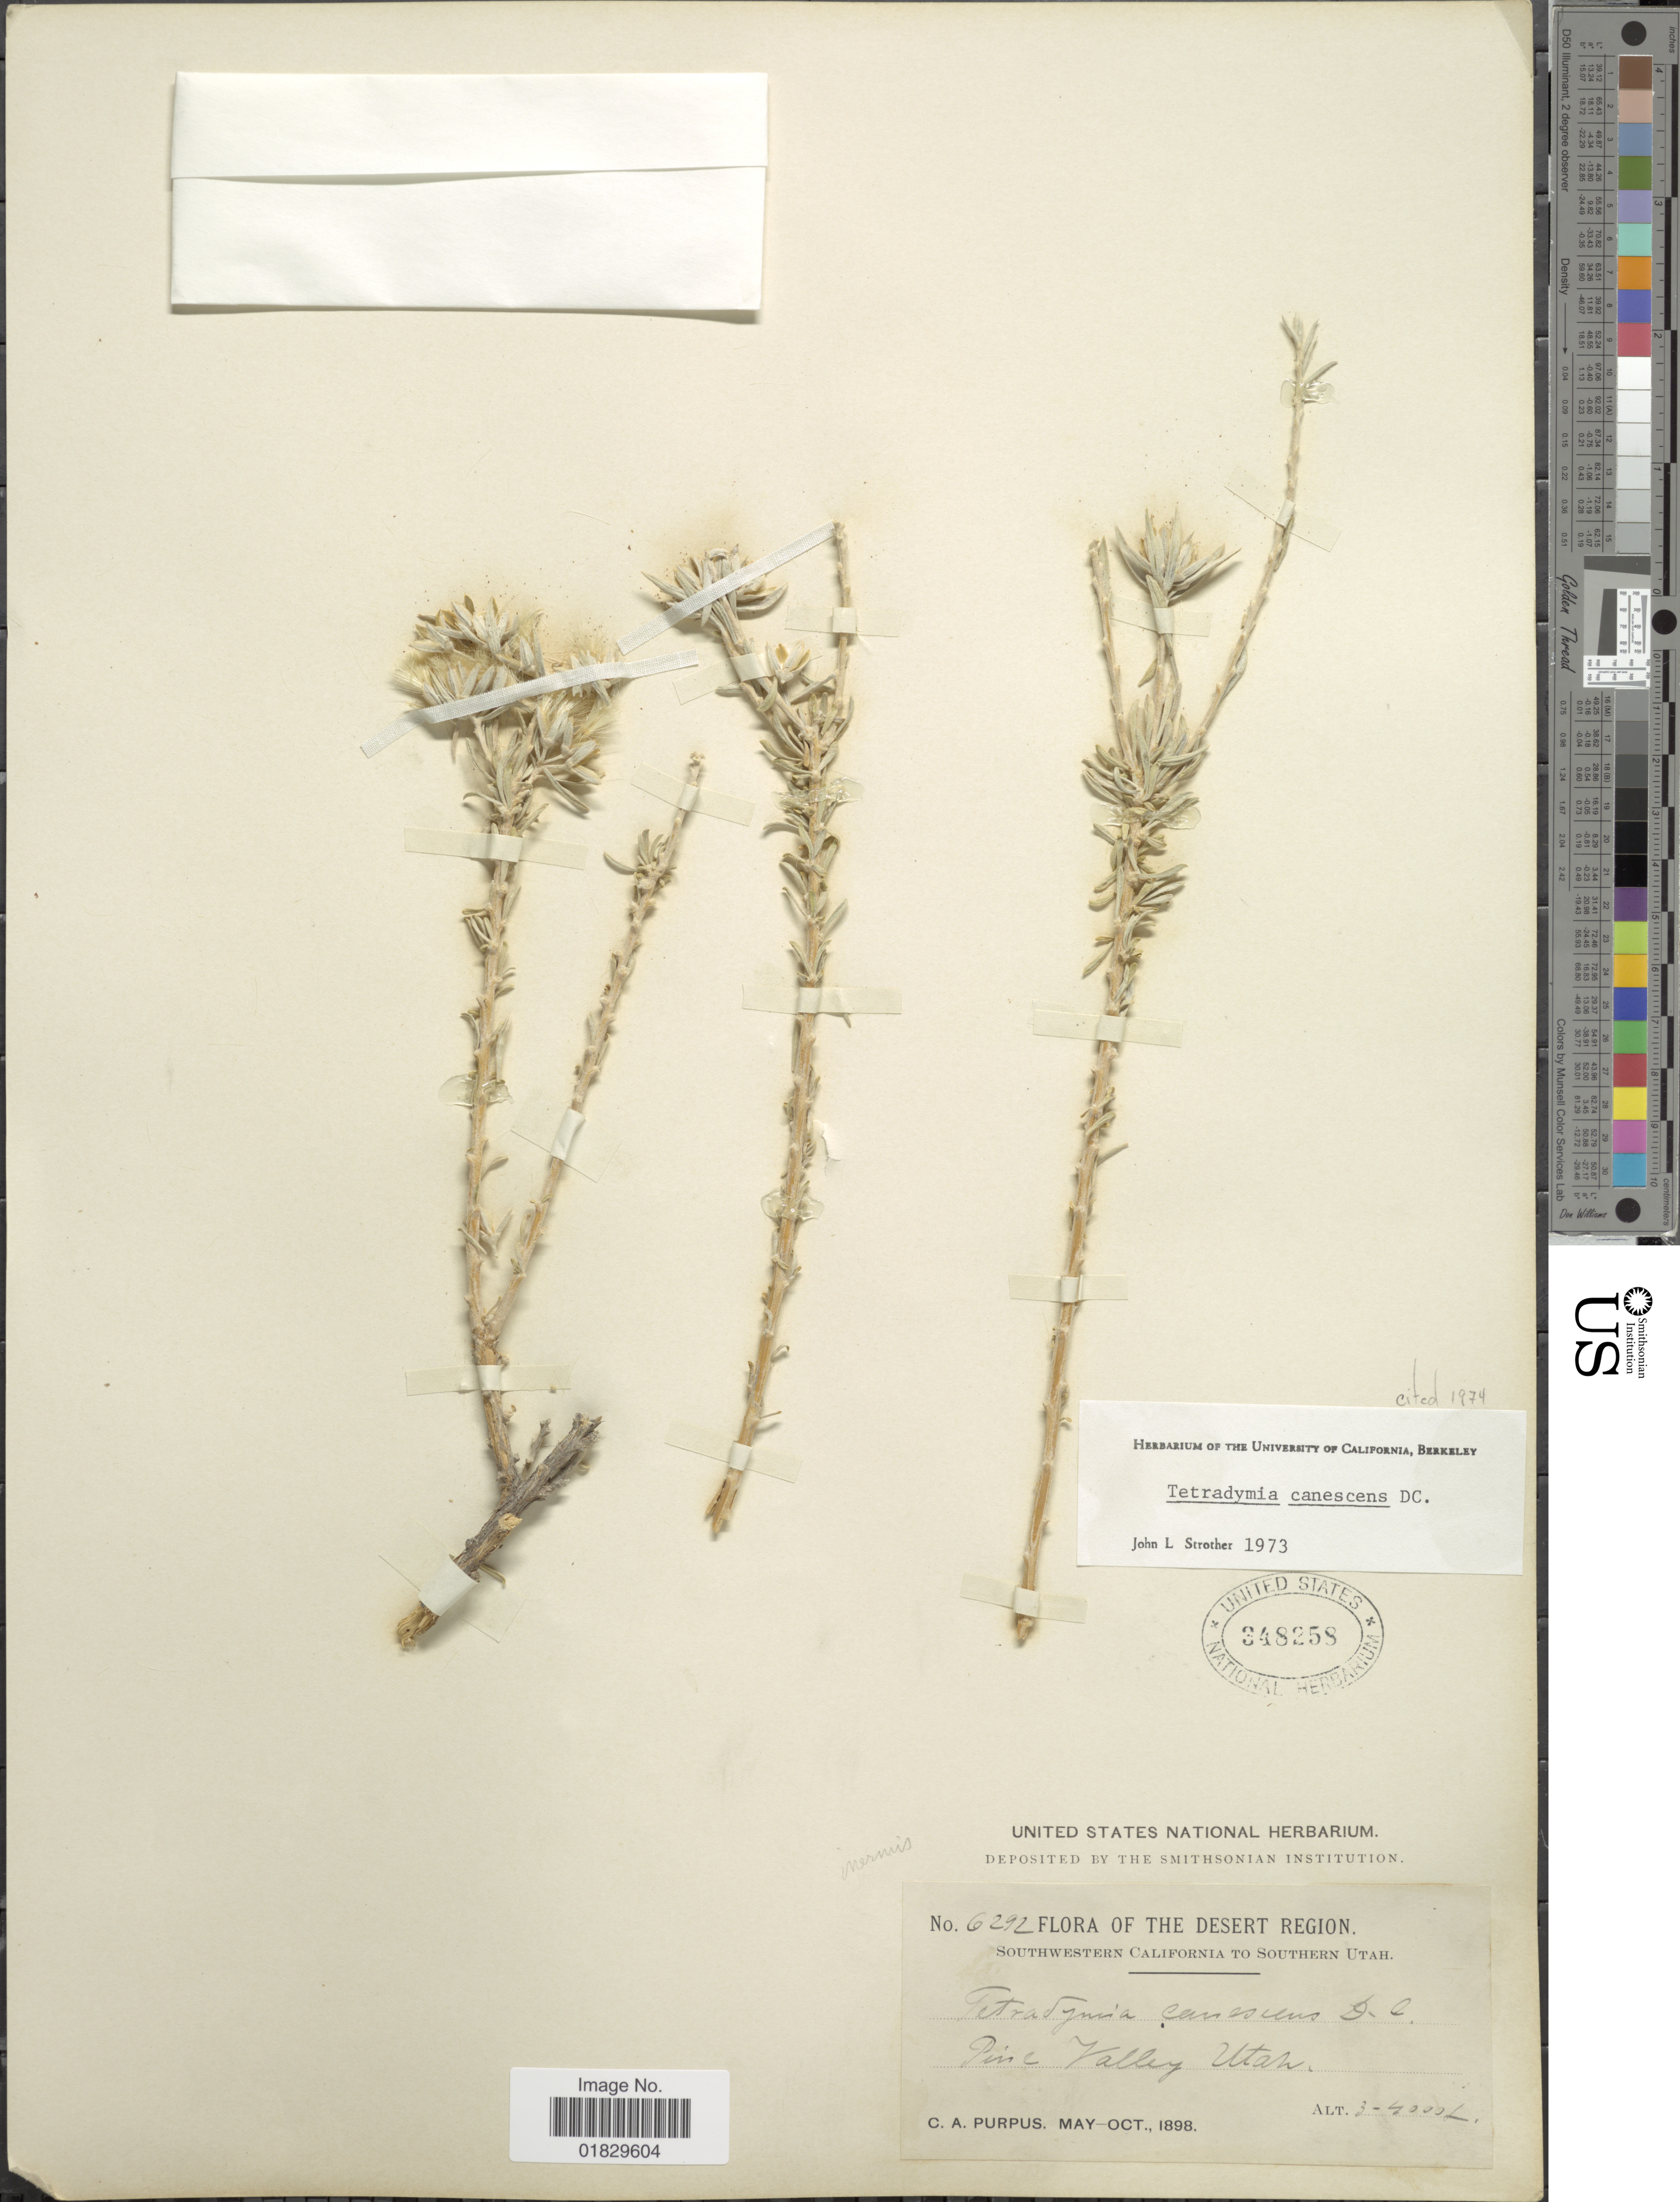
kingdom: Plantae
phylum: Tracheophyta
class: Magnoliopsida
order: Asterales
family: Asteraceae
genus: Tetradymia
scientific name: Tetradymia canescens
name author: DC.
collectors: C. A. Purpus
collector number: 6292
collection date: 1898-05/1898-10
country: United States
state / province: Utah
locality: Pine Valley, Utah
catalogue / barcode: US 348258